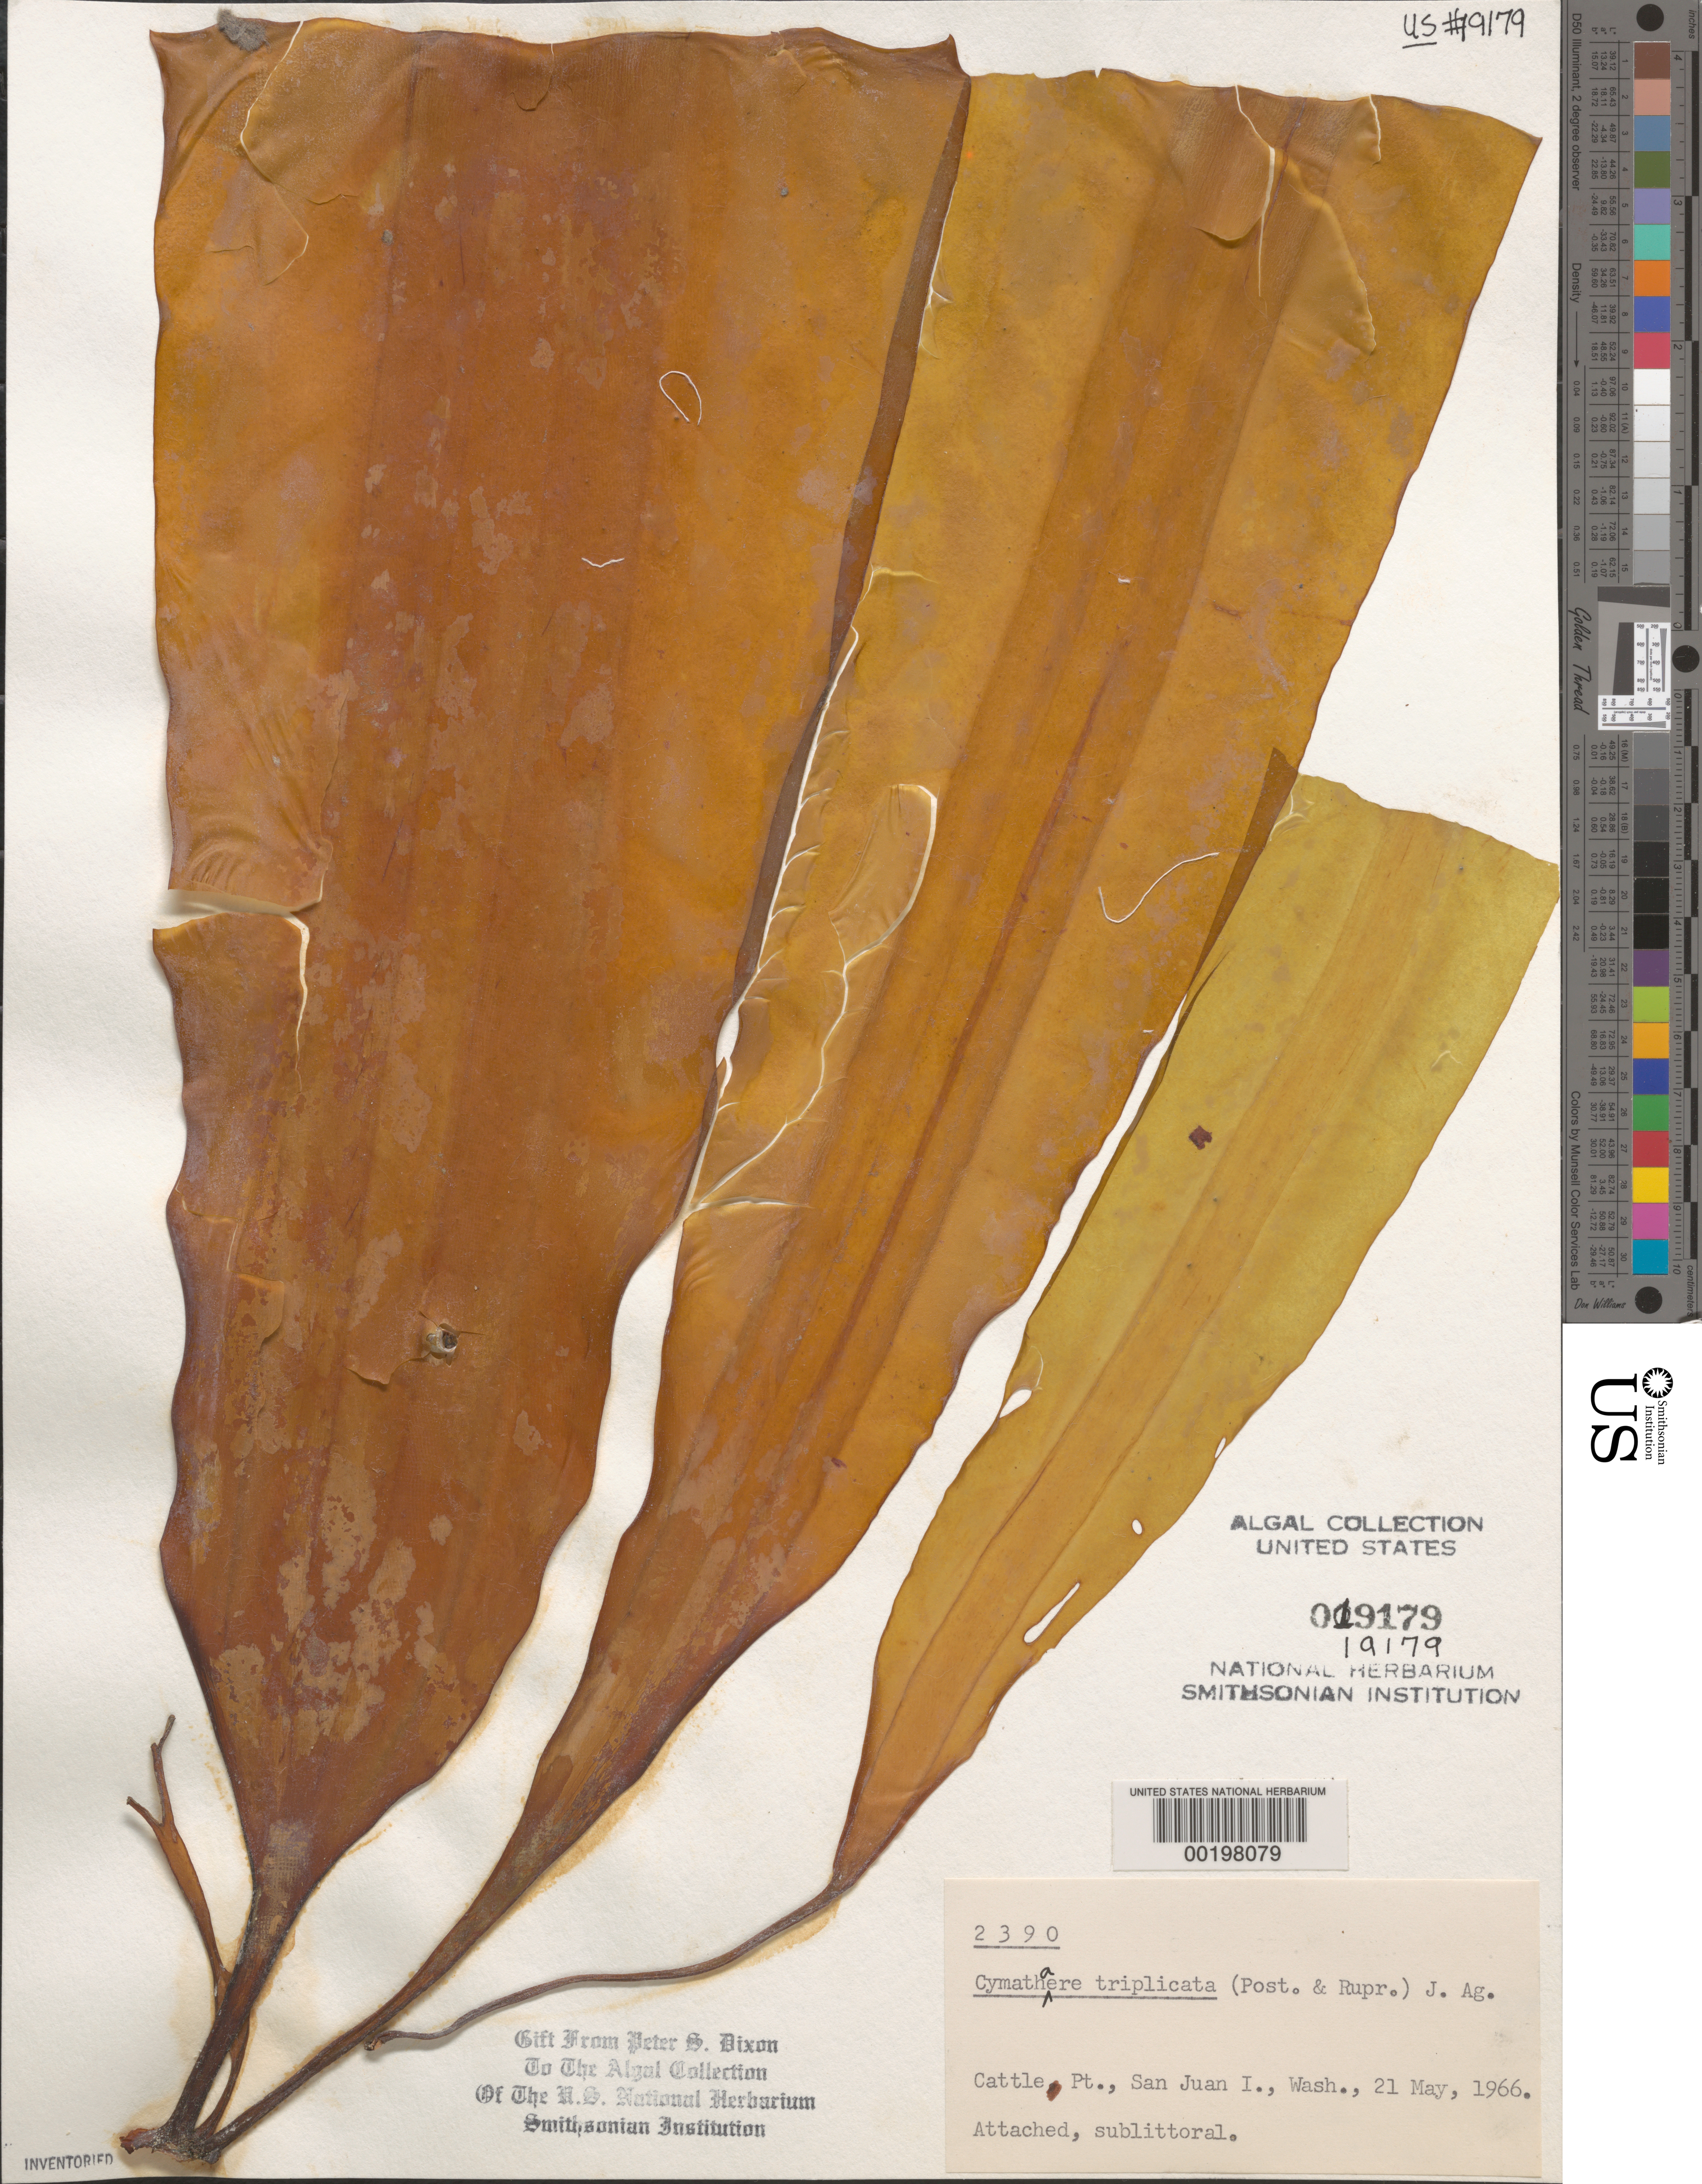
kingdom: Chromista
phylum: Ochrophyta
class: Phaeophyceae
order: Laminariales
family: Laminariaceae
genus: Cymathaere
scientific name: Cymathaere triplicata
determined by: Dixon, P. S.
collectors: P. S. Dixon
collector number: PSD 2390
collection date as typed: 21 May 1966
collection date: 1966-05-21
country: United States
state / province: Washington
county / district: San Juan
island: San Juan Island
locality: Cattle Point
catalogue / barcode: US 19179